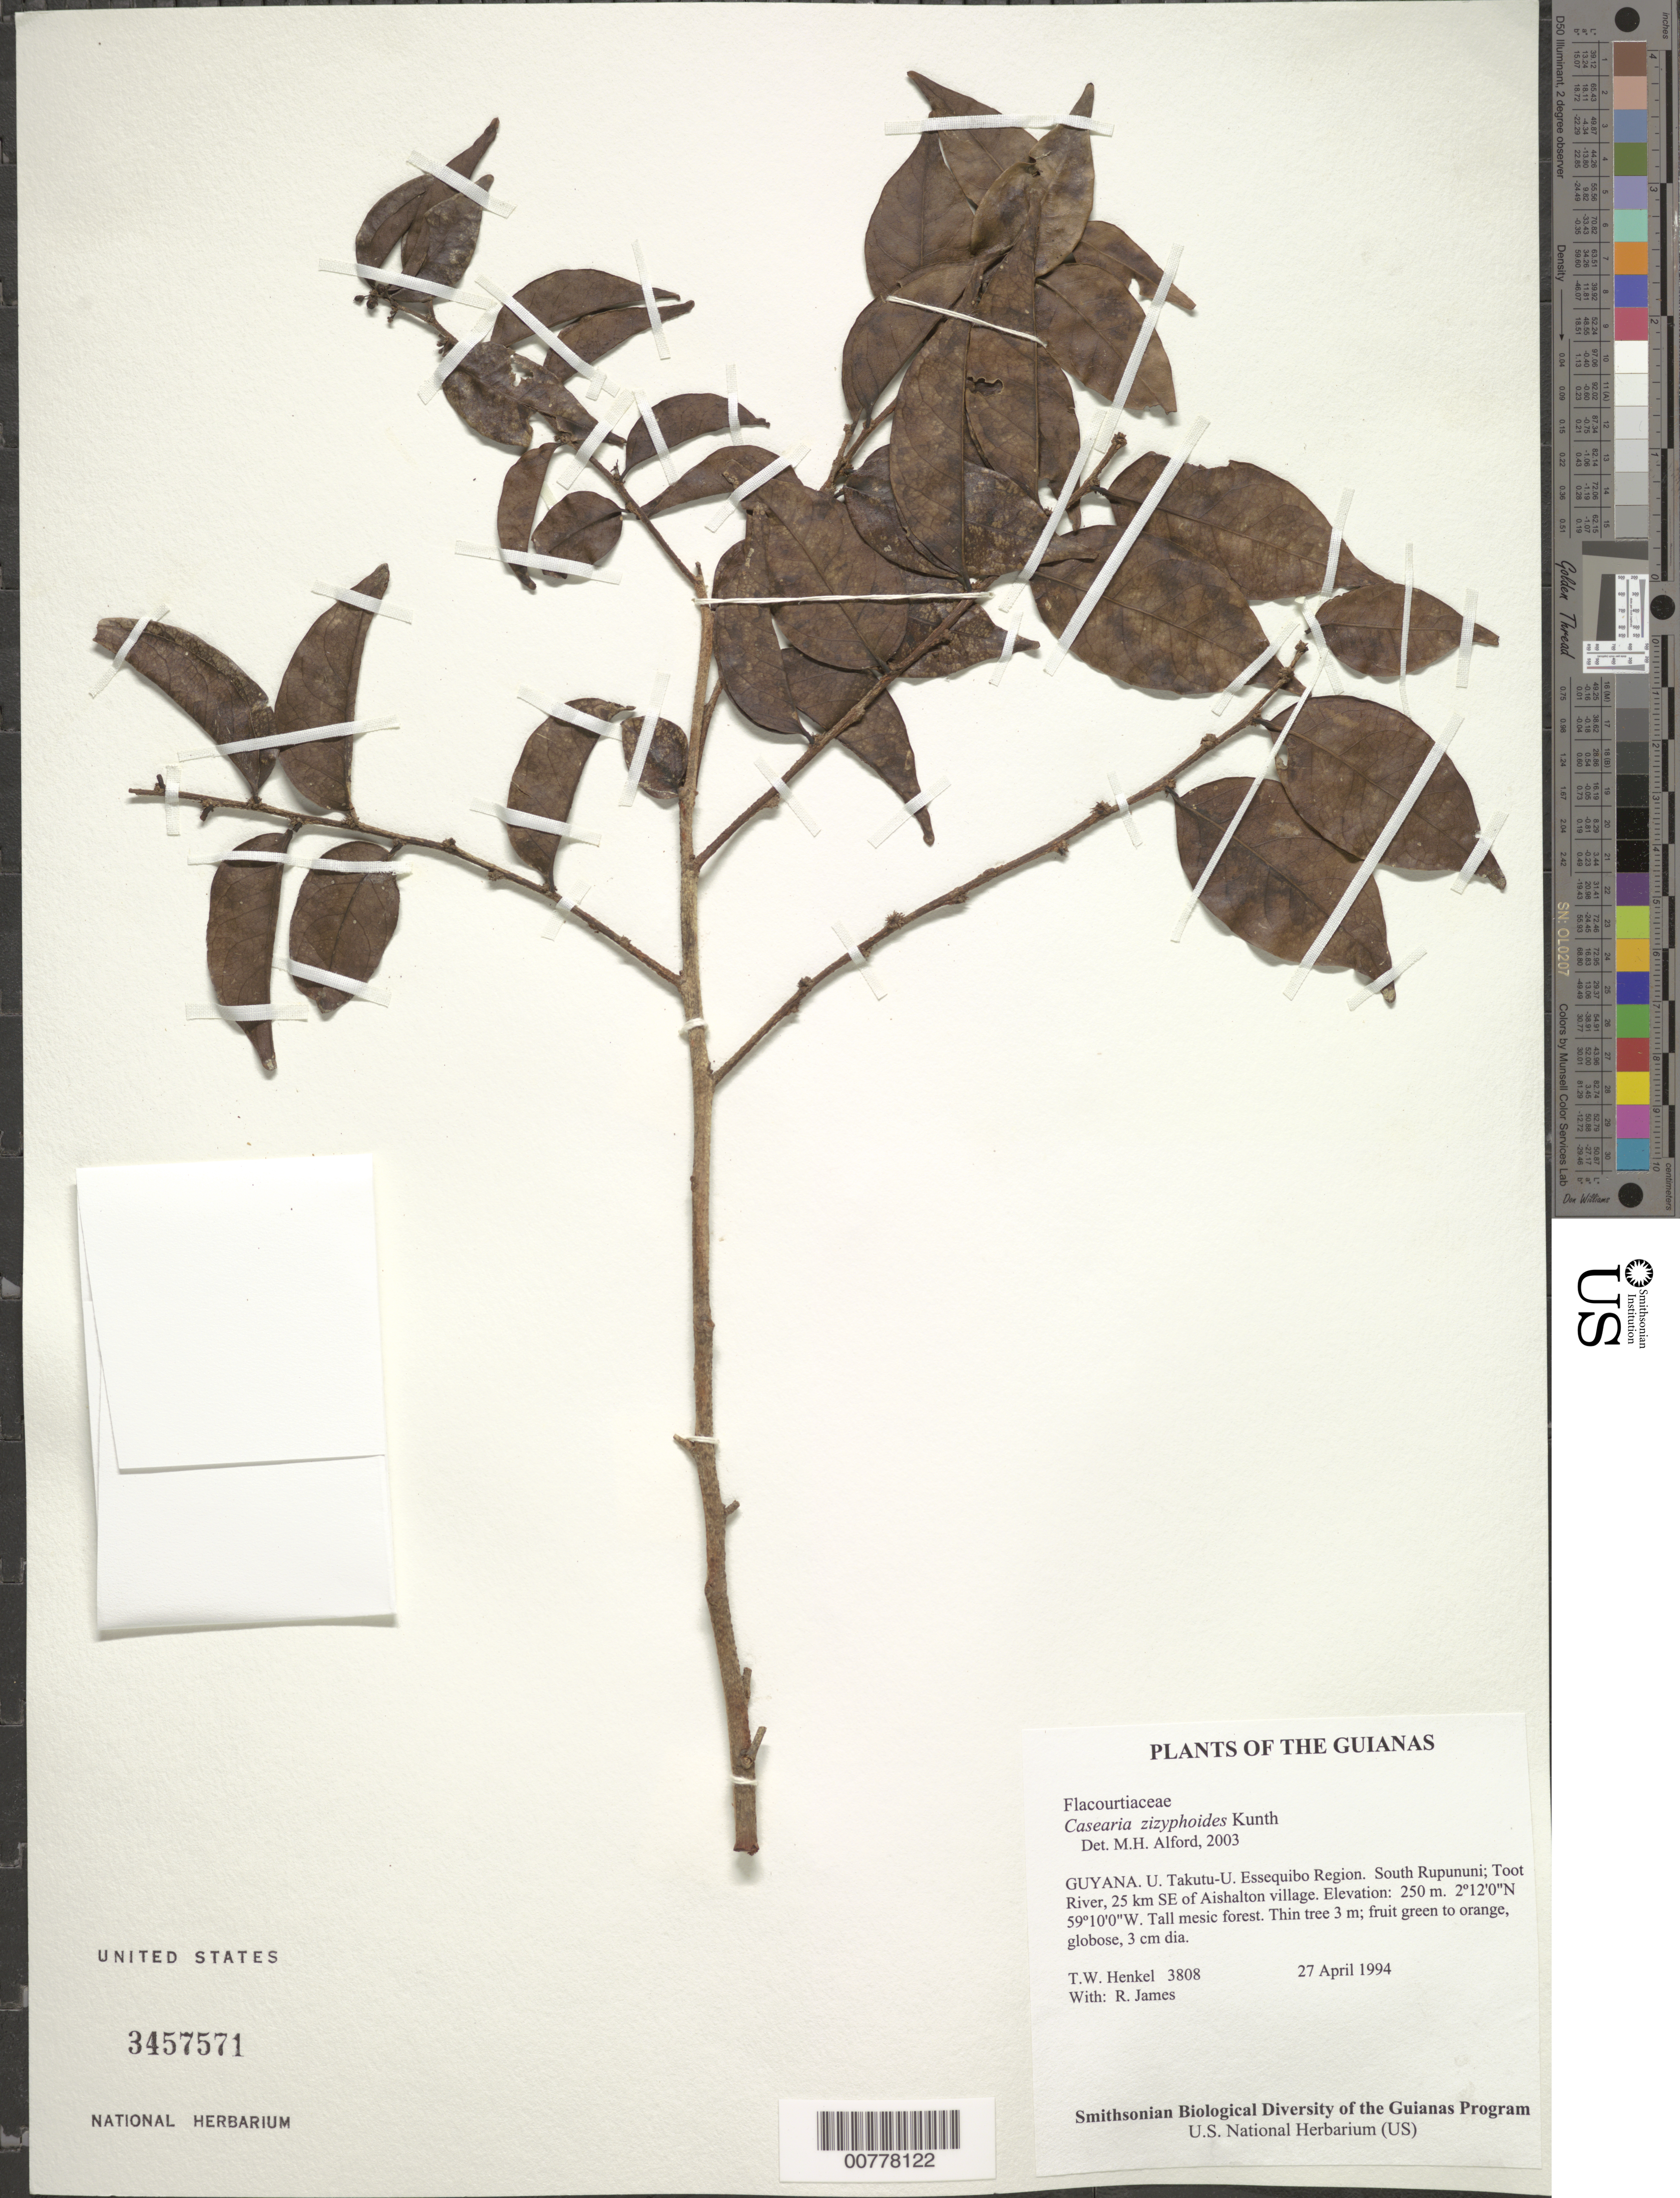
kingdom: Plantae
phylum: Tracheophyta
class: Magnoliopsida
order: Malpighiales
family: Salicaceae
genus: Casearia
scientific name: Casearia zizyphoides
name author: Kunth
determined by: Alford, Mac Haverson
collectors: T. Henkel & R. James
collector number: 3808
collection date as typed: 27 April 1994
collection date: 1994-04-27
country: Guyana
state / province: U. Takutu-U. Essequibo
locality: South Rupununi; Toot River, 25 km SE of Aishalton village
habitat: Tall mesic forest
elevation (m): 250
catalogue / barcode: US 3457571